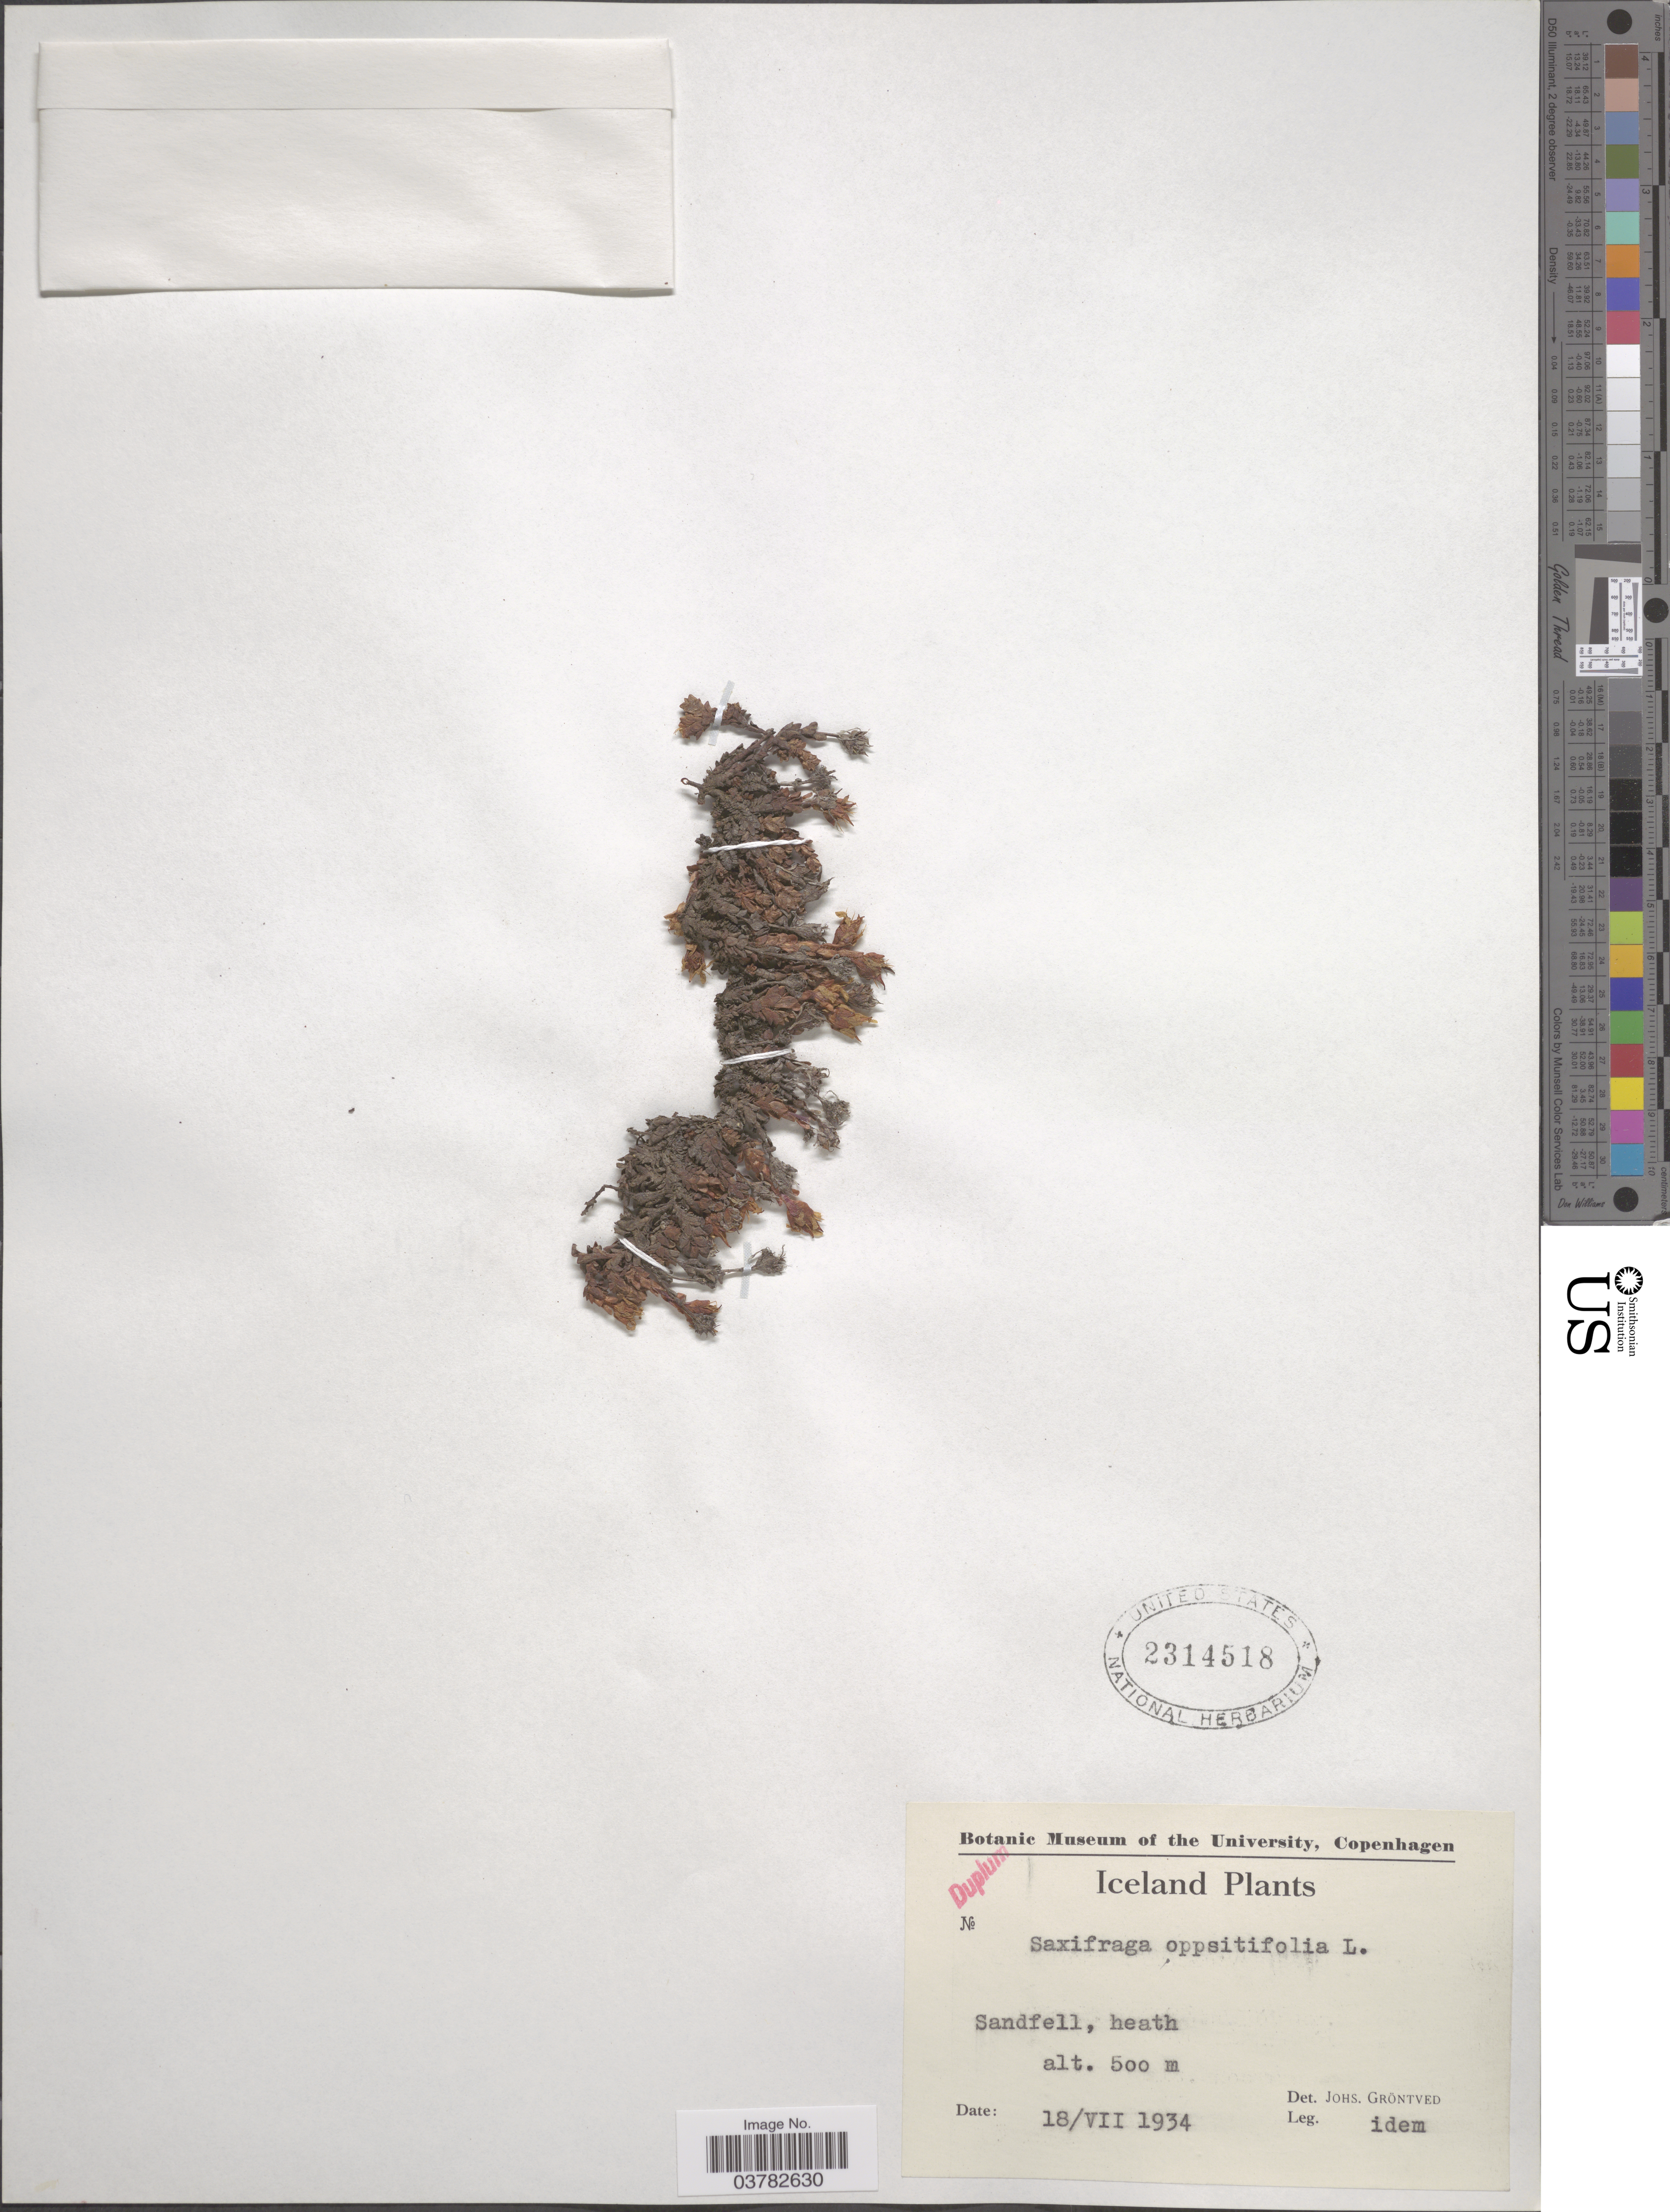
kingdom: Plantae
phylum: Tracheophyta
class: Magnoliopsida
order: Saxifragales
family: Saxifragaceae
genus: Saxifraga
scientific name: Saxifraga oppositifolia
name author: L.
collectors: J. Gröntved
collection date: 1934-07-18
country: Iceland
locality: Sandfell, heath.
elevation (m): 500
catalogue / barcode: US 2314518